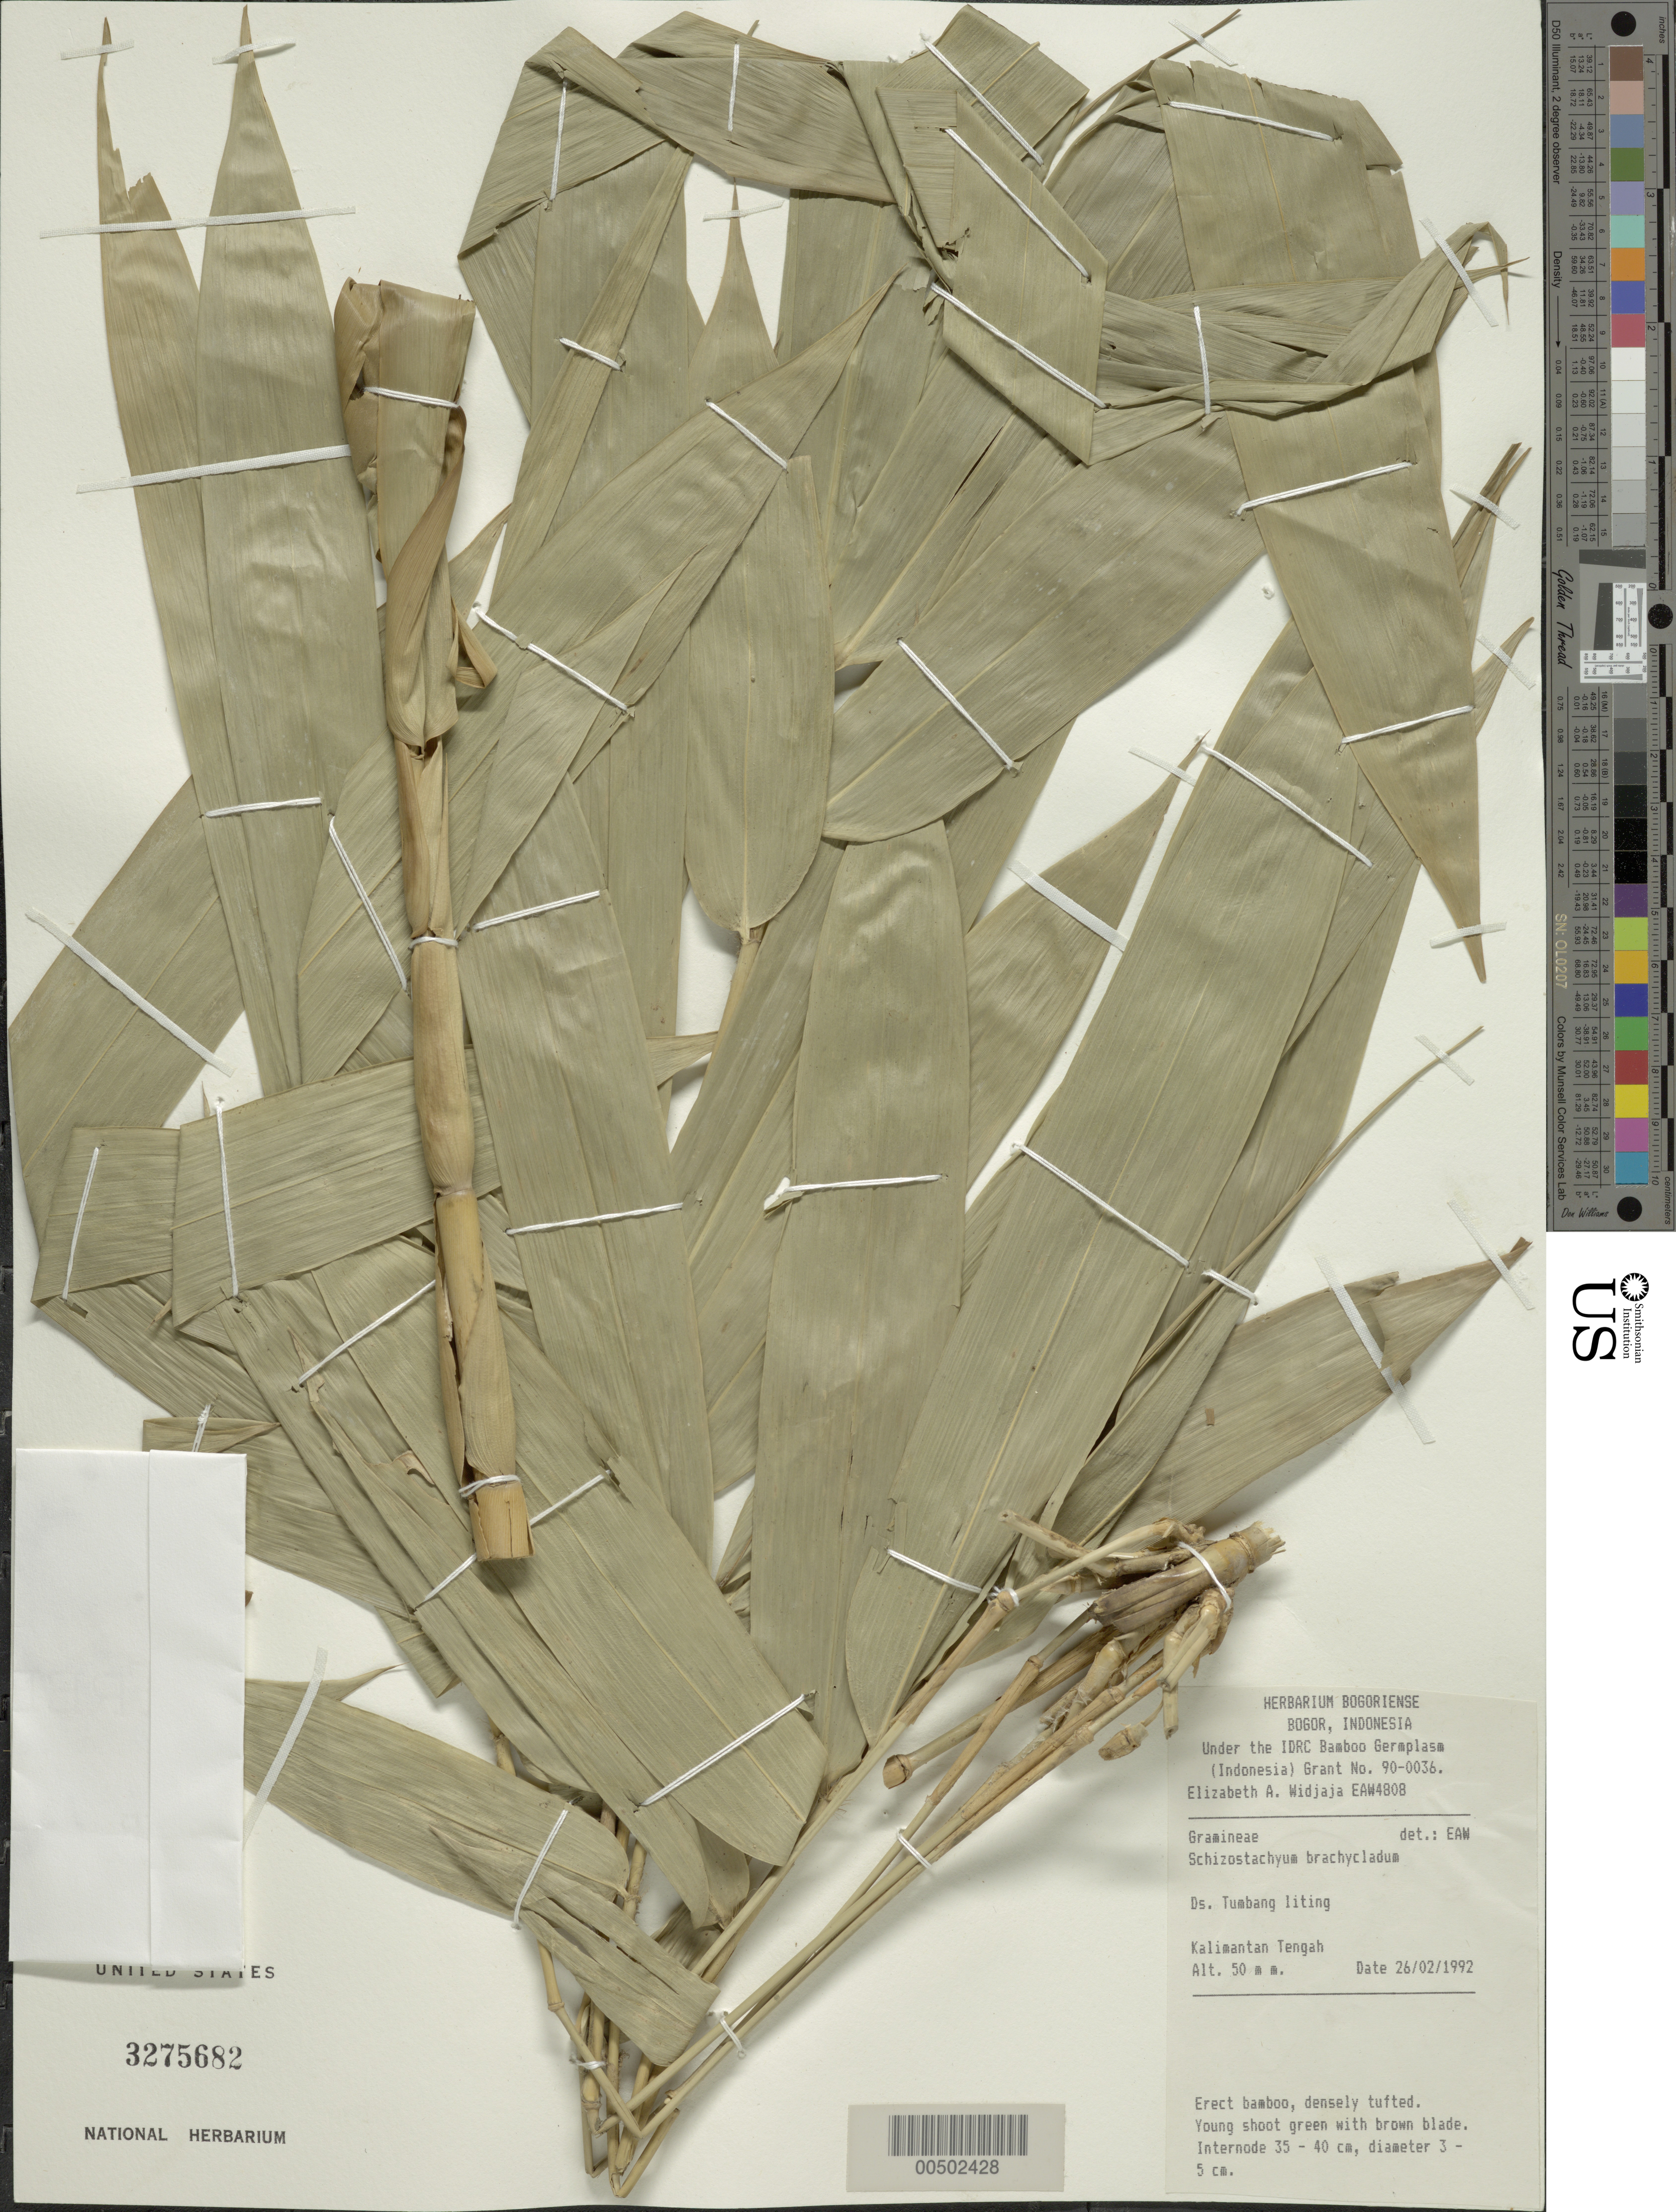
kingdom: Plantae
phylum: Tracheophyta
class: Liliopsida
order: Poales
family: Poaceae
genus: Schizostachyum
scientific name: Schizostachyum brachycladum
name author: (Kurz ex Munro) Kurz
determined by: Widjaja, E. A.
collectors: E. A. Widjaja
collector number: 4808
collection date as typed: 26 Feb 1992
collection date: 1992-02-26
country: Indonesia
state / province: Kalimantan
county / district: Kalimantan Tengah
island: Borneo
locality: Ds. tumbang liting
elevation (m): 50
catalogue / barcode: US 3275682